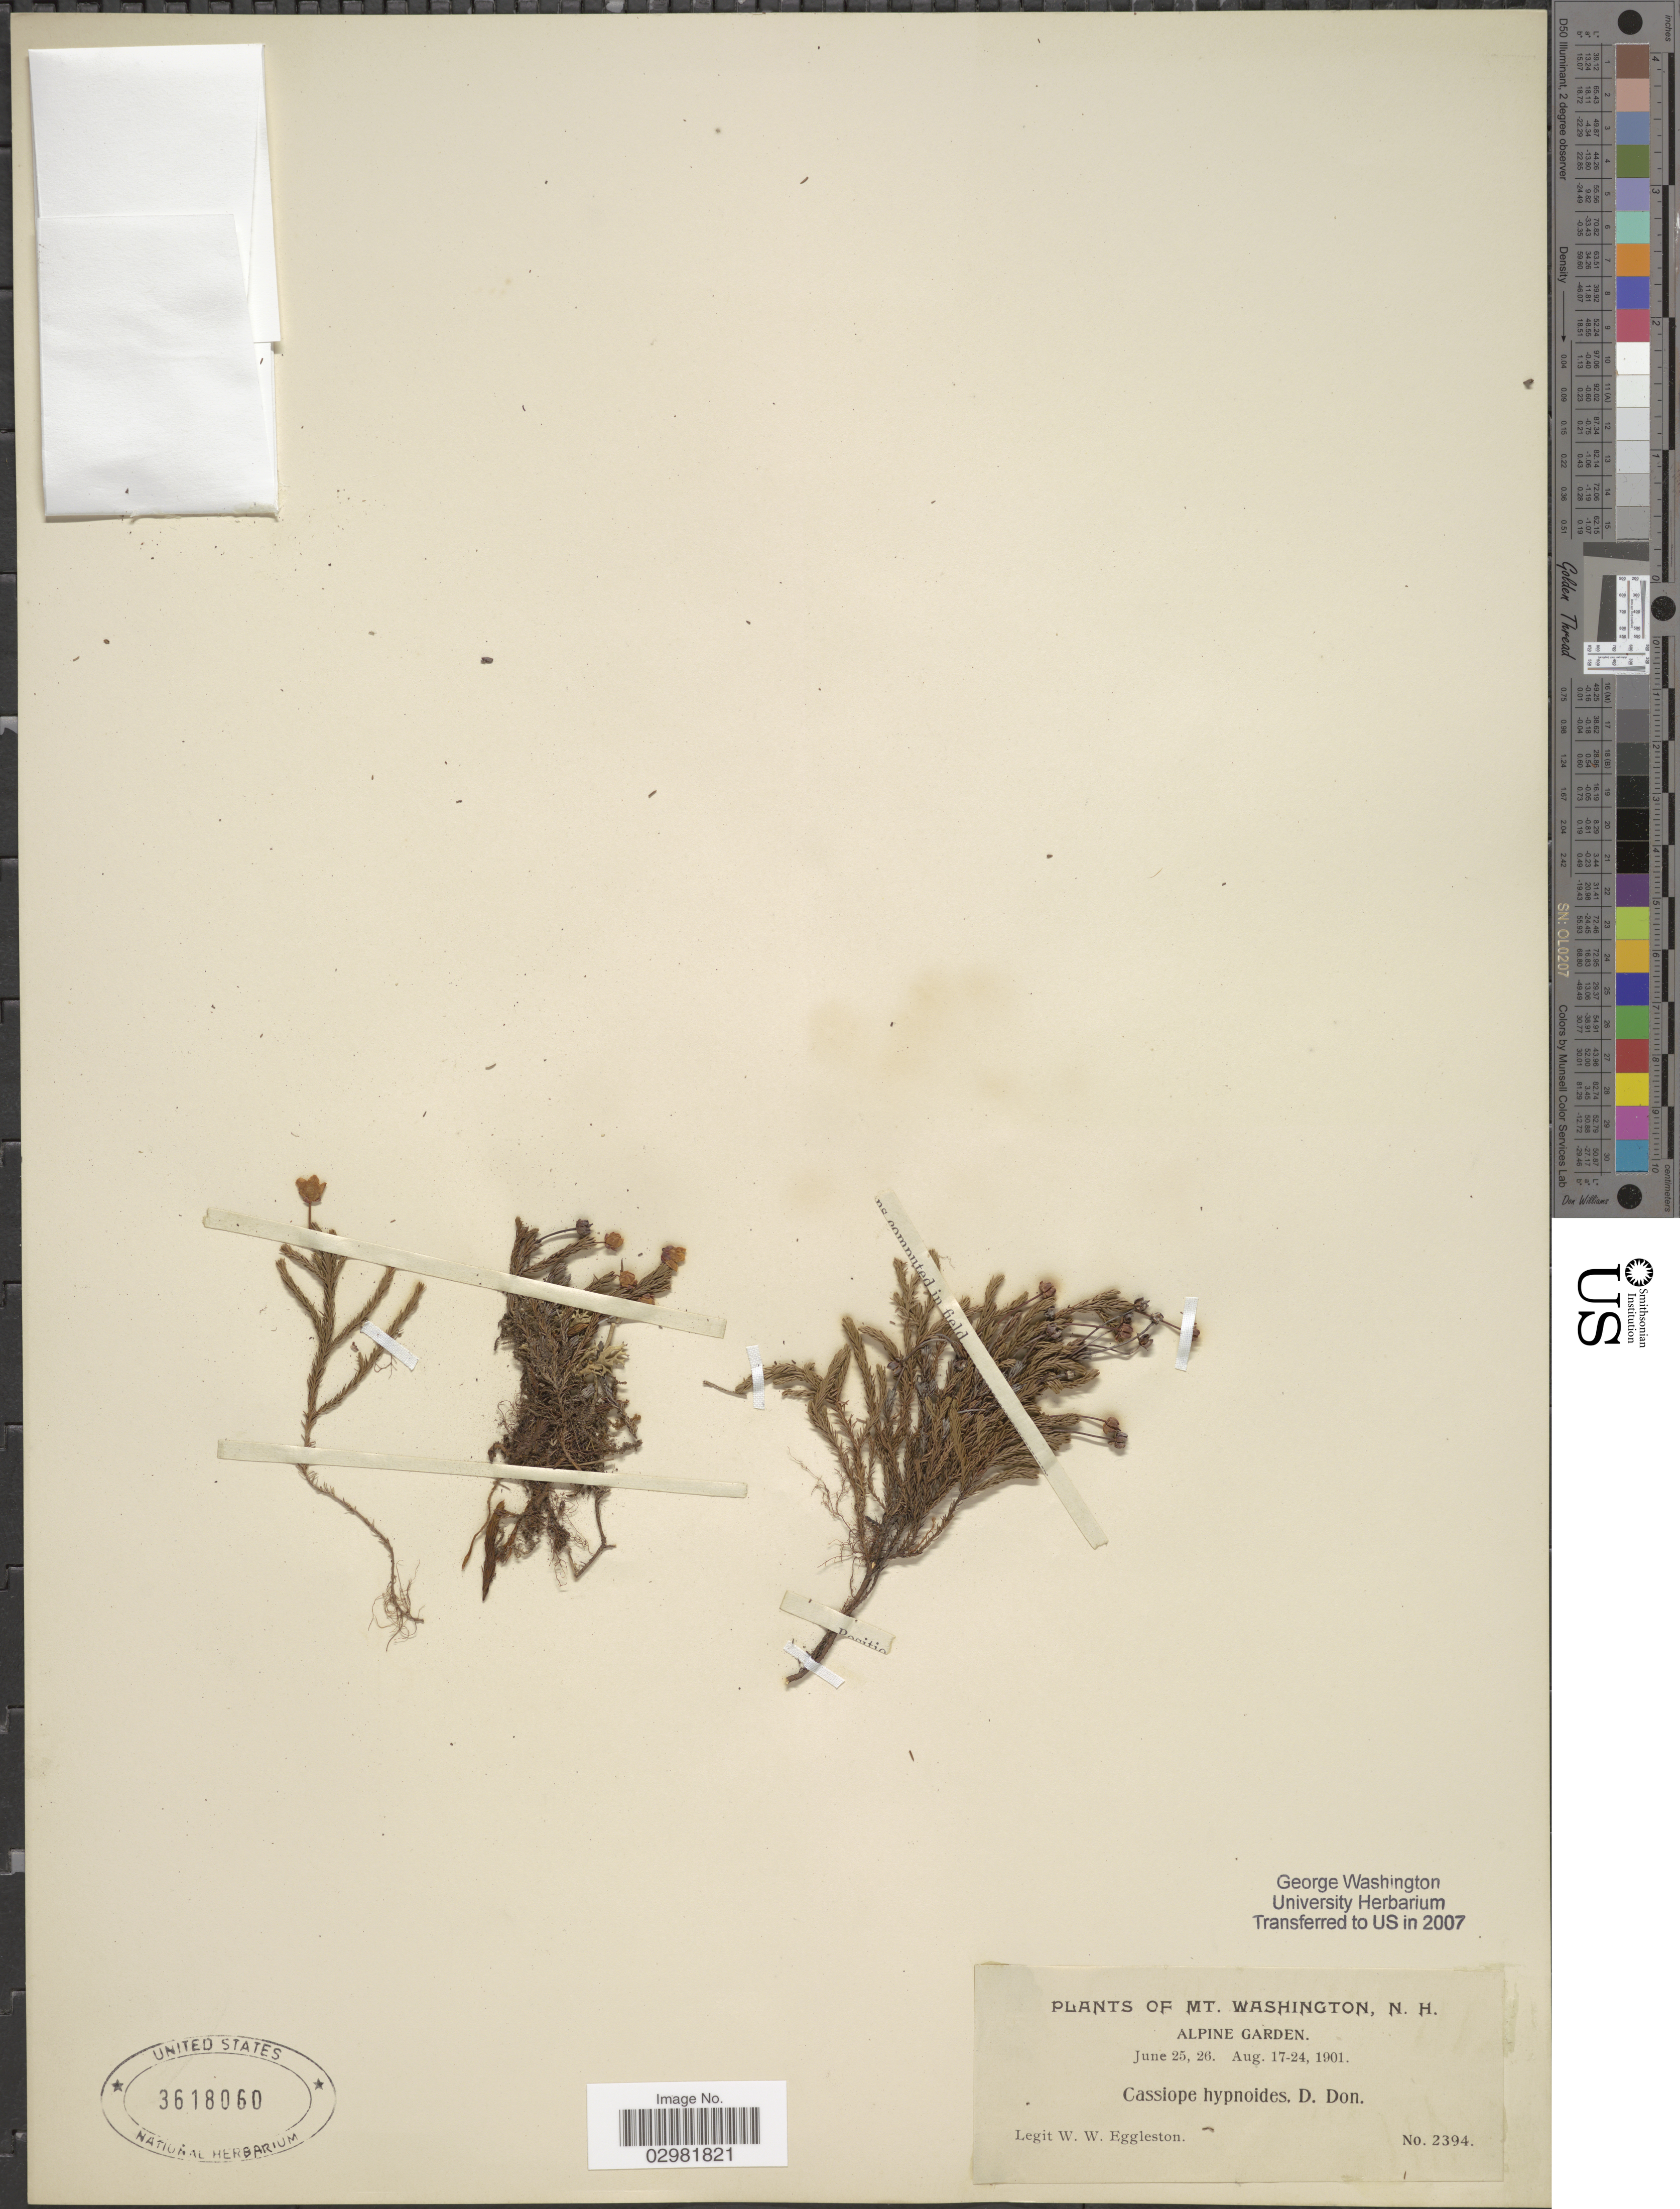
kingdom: Plantae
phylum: Tracheophyta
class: Magnoliopsida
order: Ericales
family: Ericaceae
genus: Cassiope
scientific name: Cassiope hypnoides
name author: (L.) D. Don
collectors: W. W. Eggleston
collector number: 2394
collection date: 1901-06-25/1901-08-24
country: United States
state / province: New Hampshire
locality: Mt. Washington. Alpine Garden.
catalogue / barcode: US 3618060